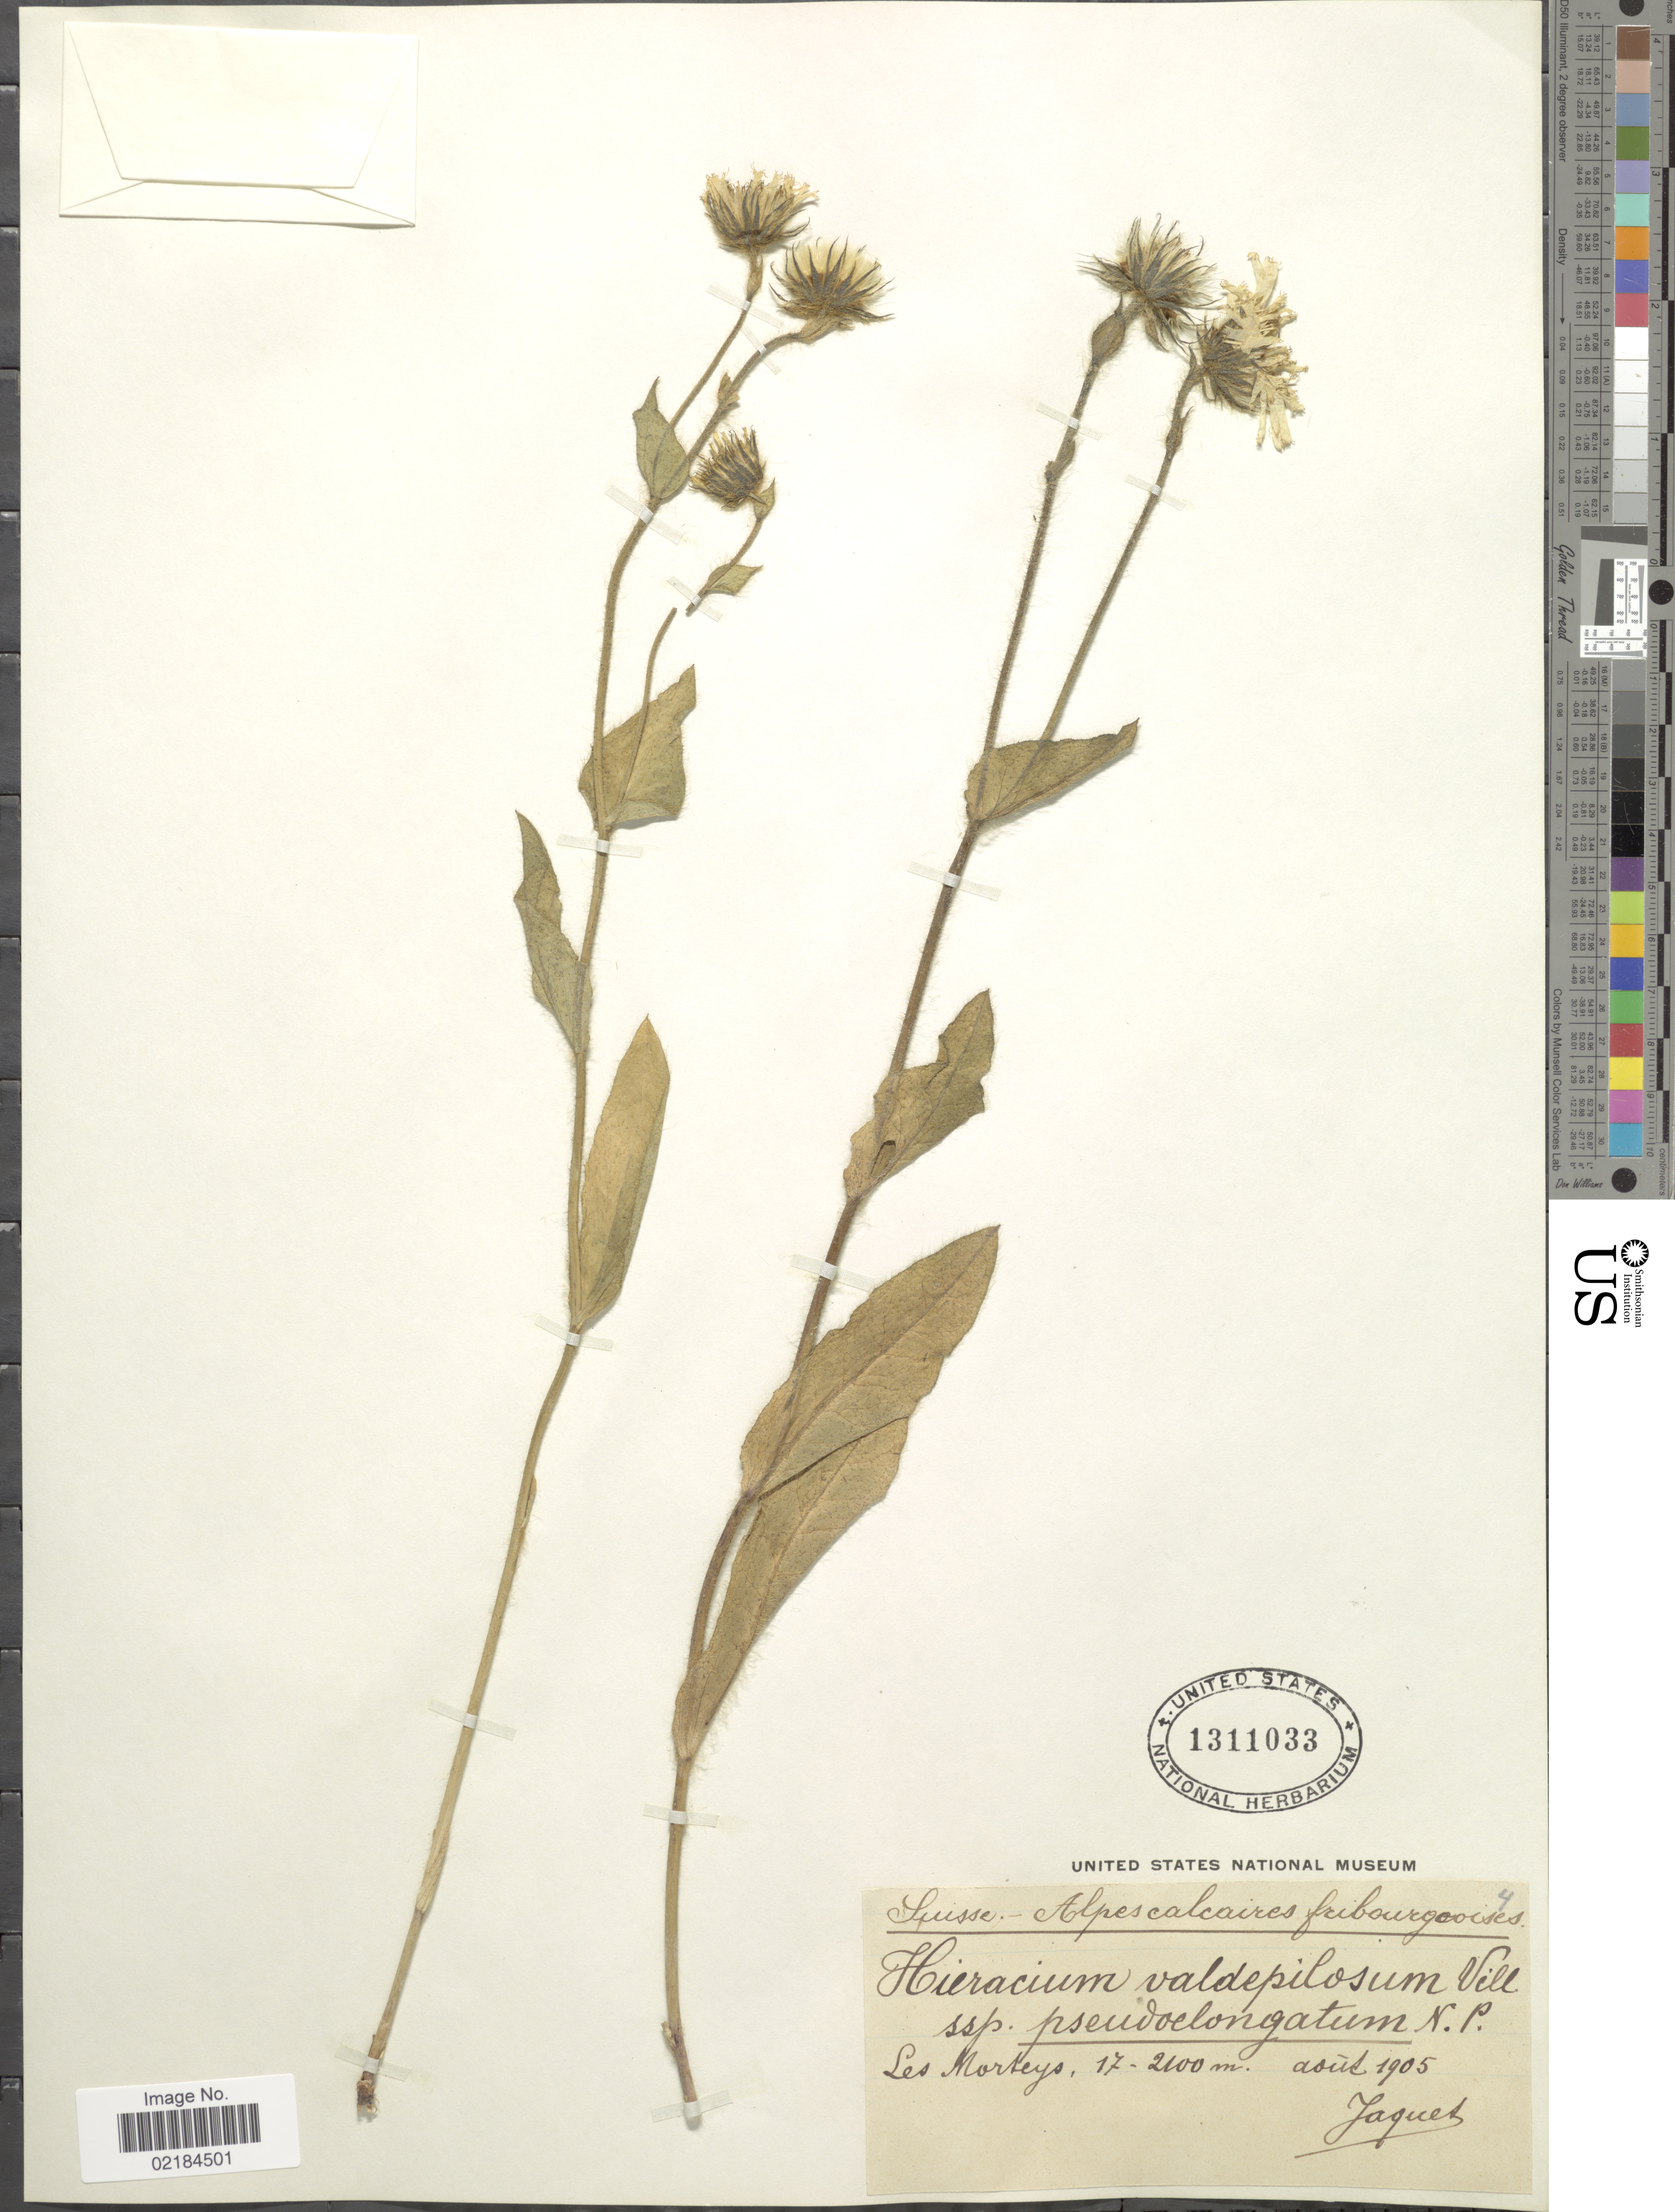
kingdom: Plantae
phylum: Tracheophyta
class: Magnoliopsida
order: Asterales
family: Asteraceae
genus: Hieracium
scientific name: Hieracium valdepilosum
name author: Vill.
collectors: -. Jaquet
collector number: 4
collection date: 1905-08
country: Switzerland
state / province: Fribourg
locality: Suisse, Alpes calcaires fribourgeoises, Les Norteys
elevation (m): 1700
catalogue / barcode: US 1311033